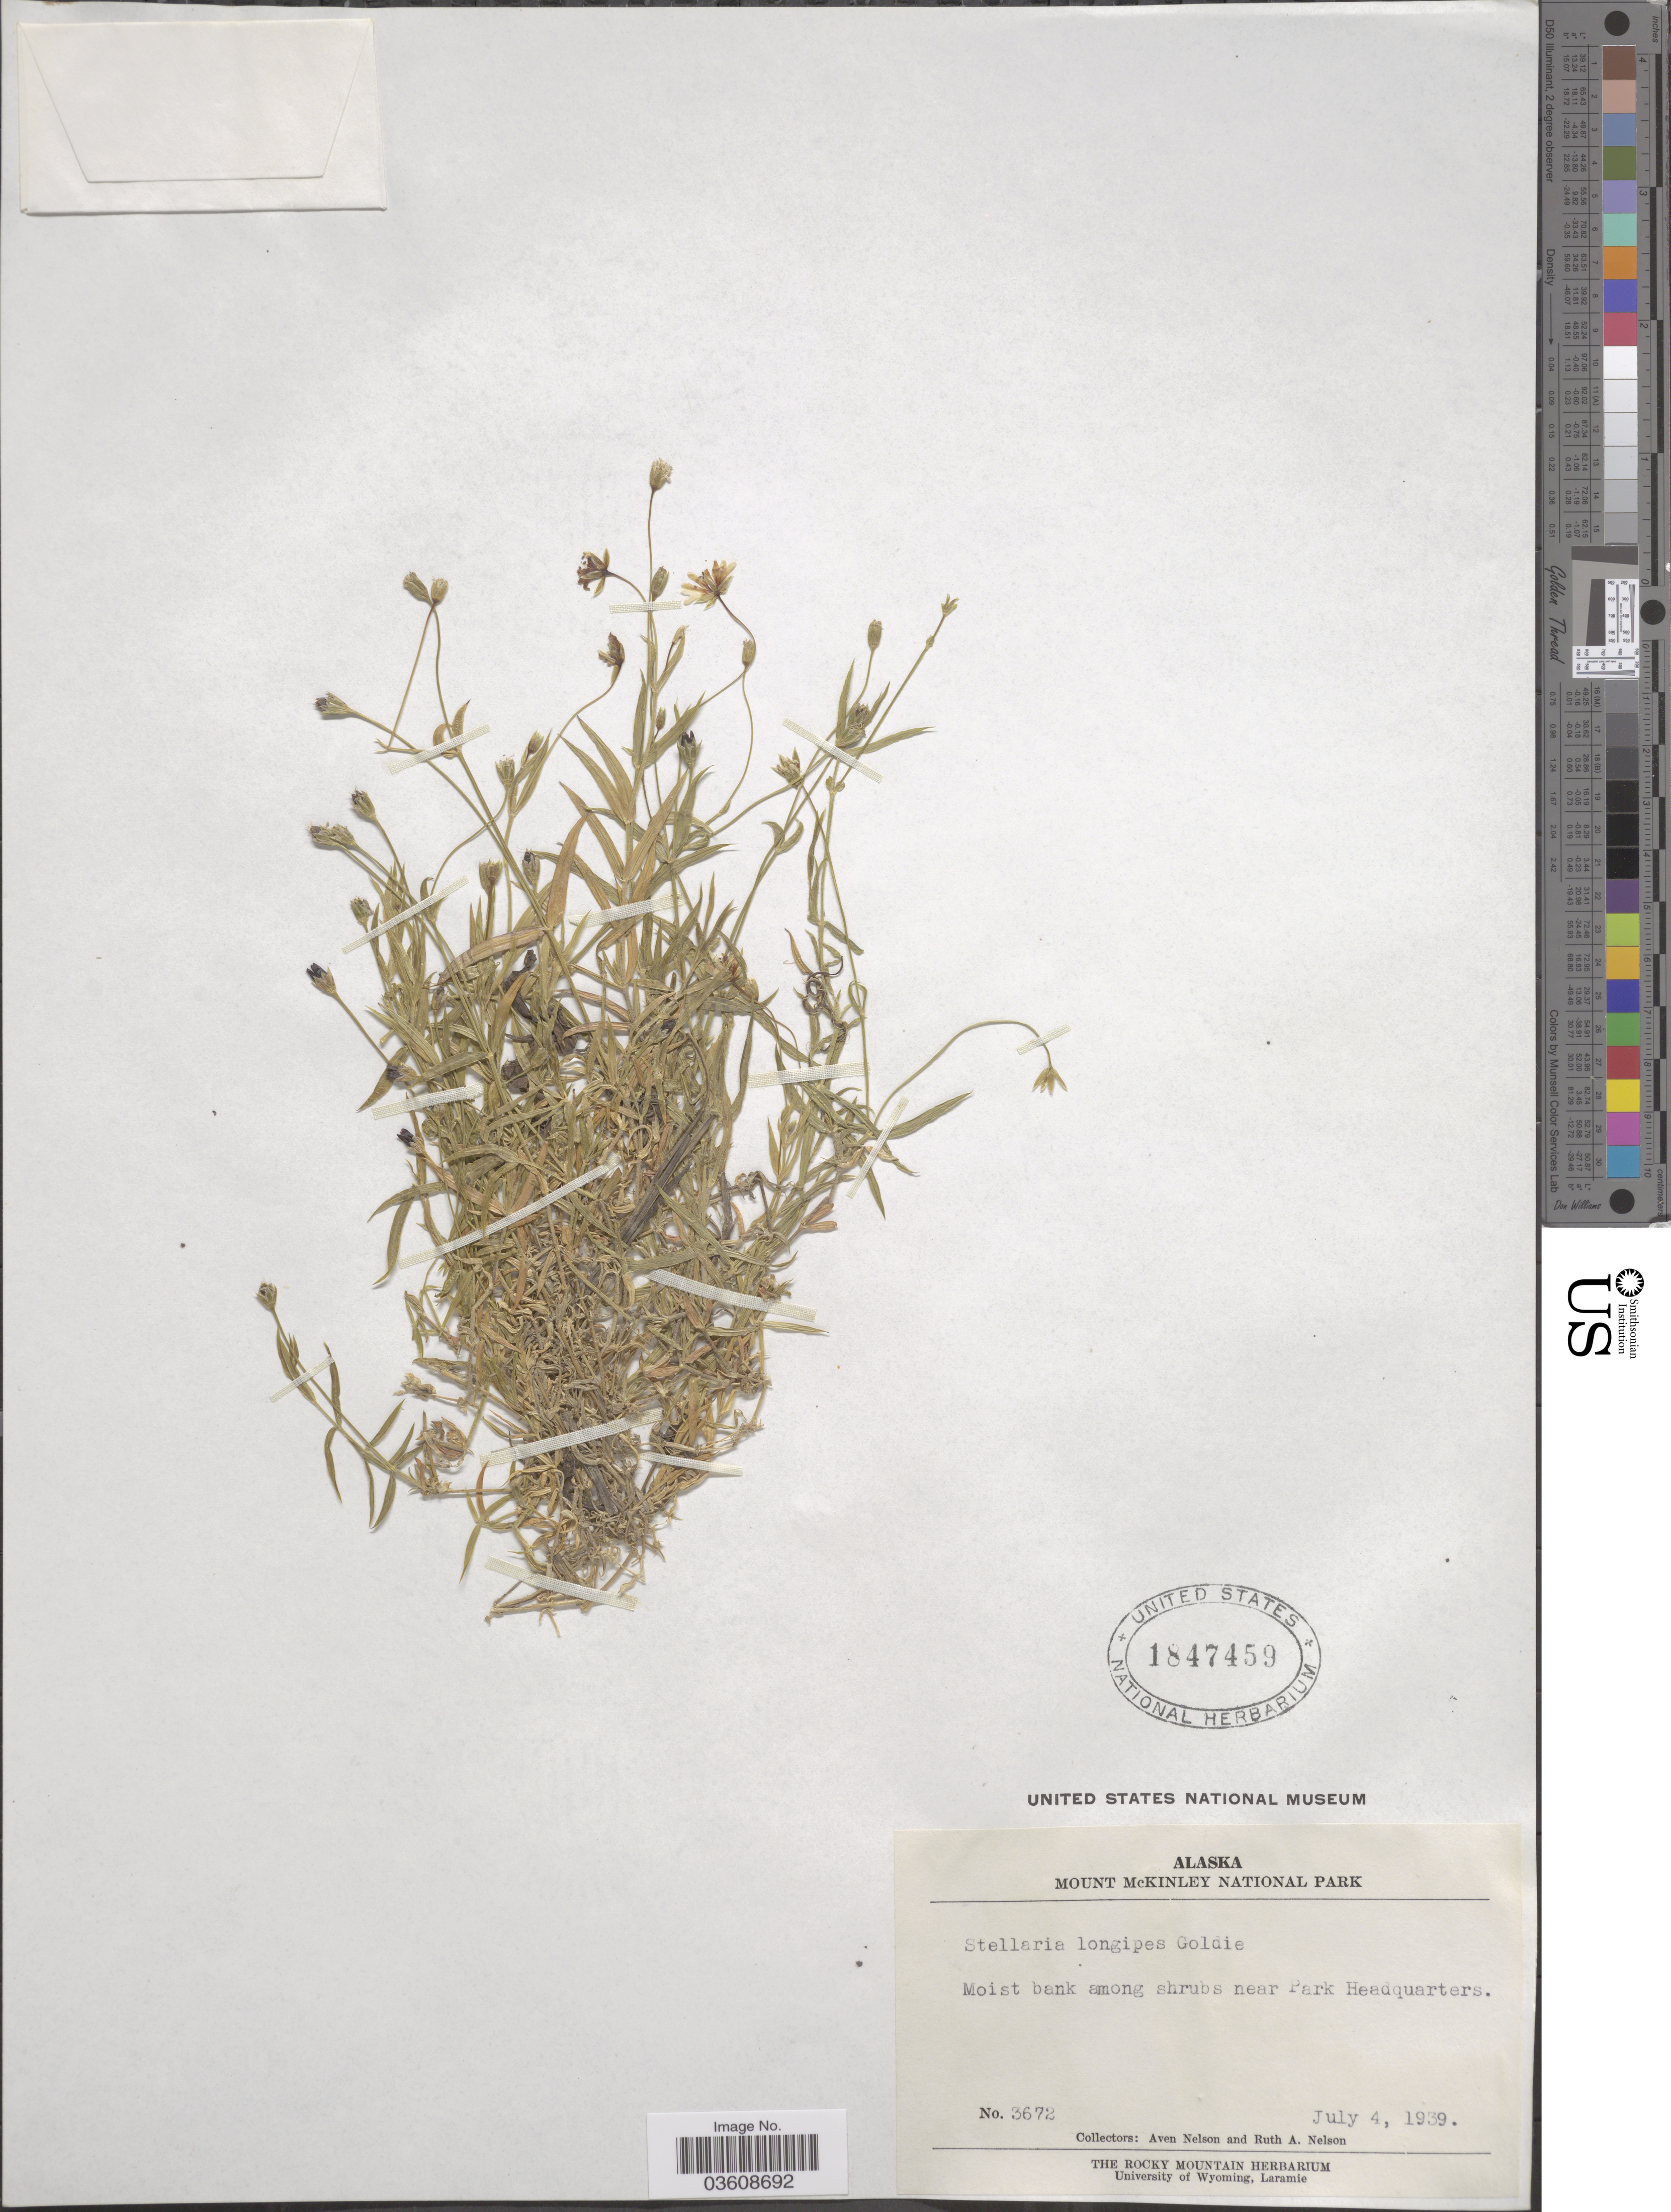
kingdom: Plantae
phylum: Tracheophyta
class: Magnoliopsida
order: Caryophyllales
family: Caryophyllaceae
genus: Stellaria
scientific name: Stellaria longipes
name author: Goldie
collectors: A. Nelson & R. A. Nelson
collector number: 3672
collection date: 1939-07-04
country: United States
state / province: Alaska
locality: Mount McKinley National Park. Near Park Headquarters.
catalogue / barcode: US 1847459